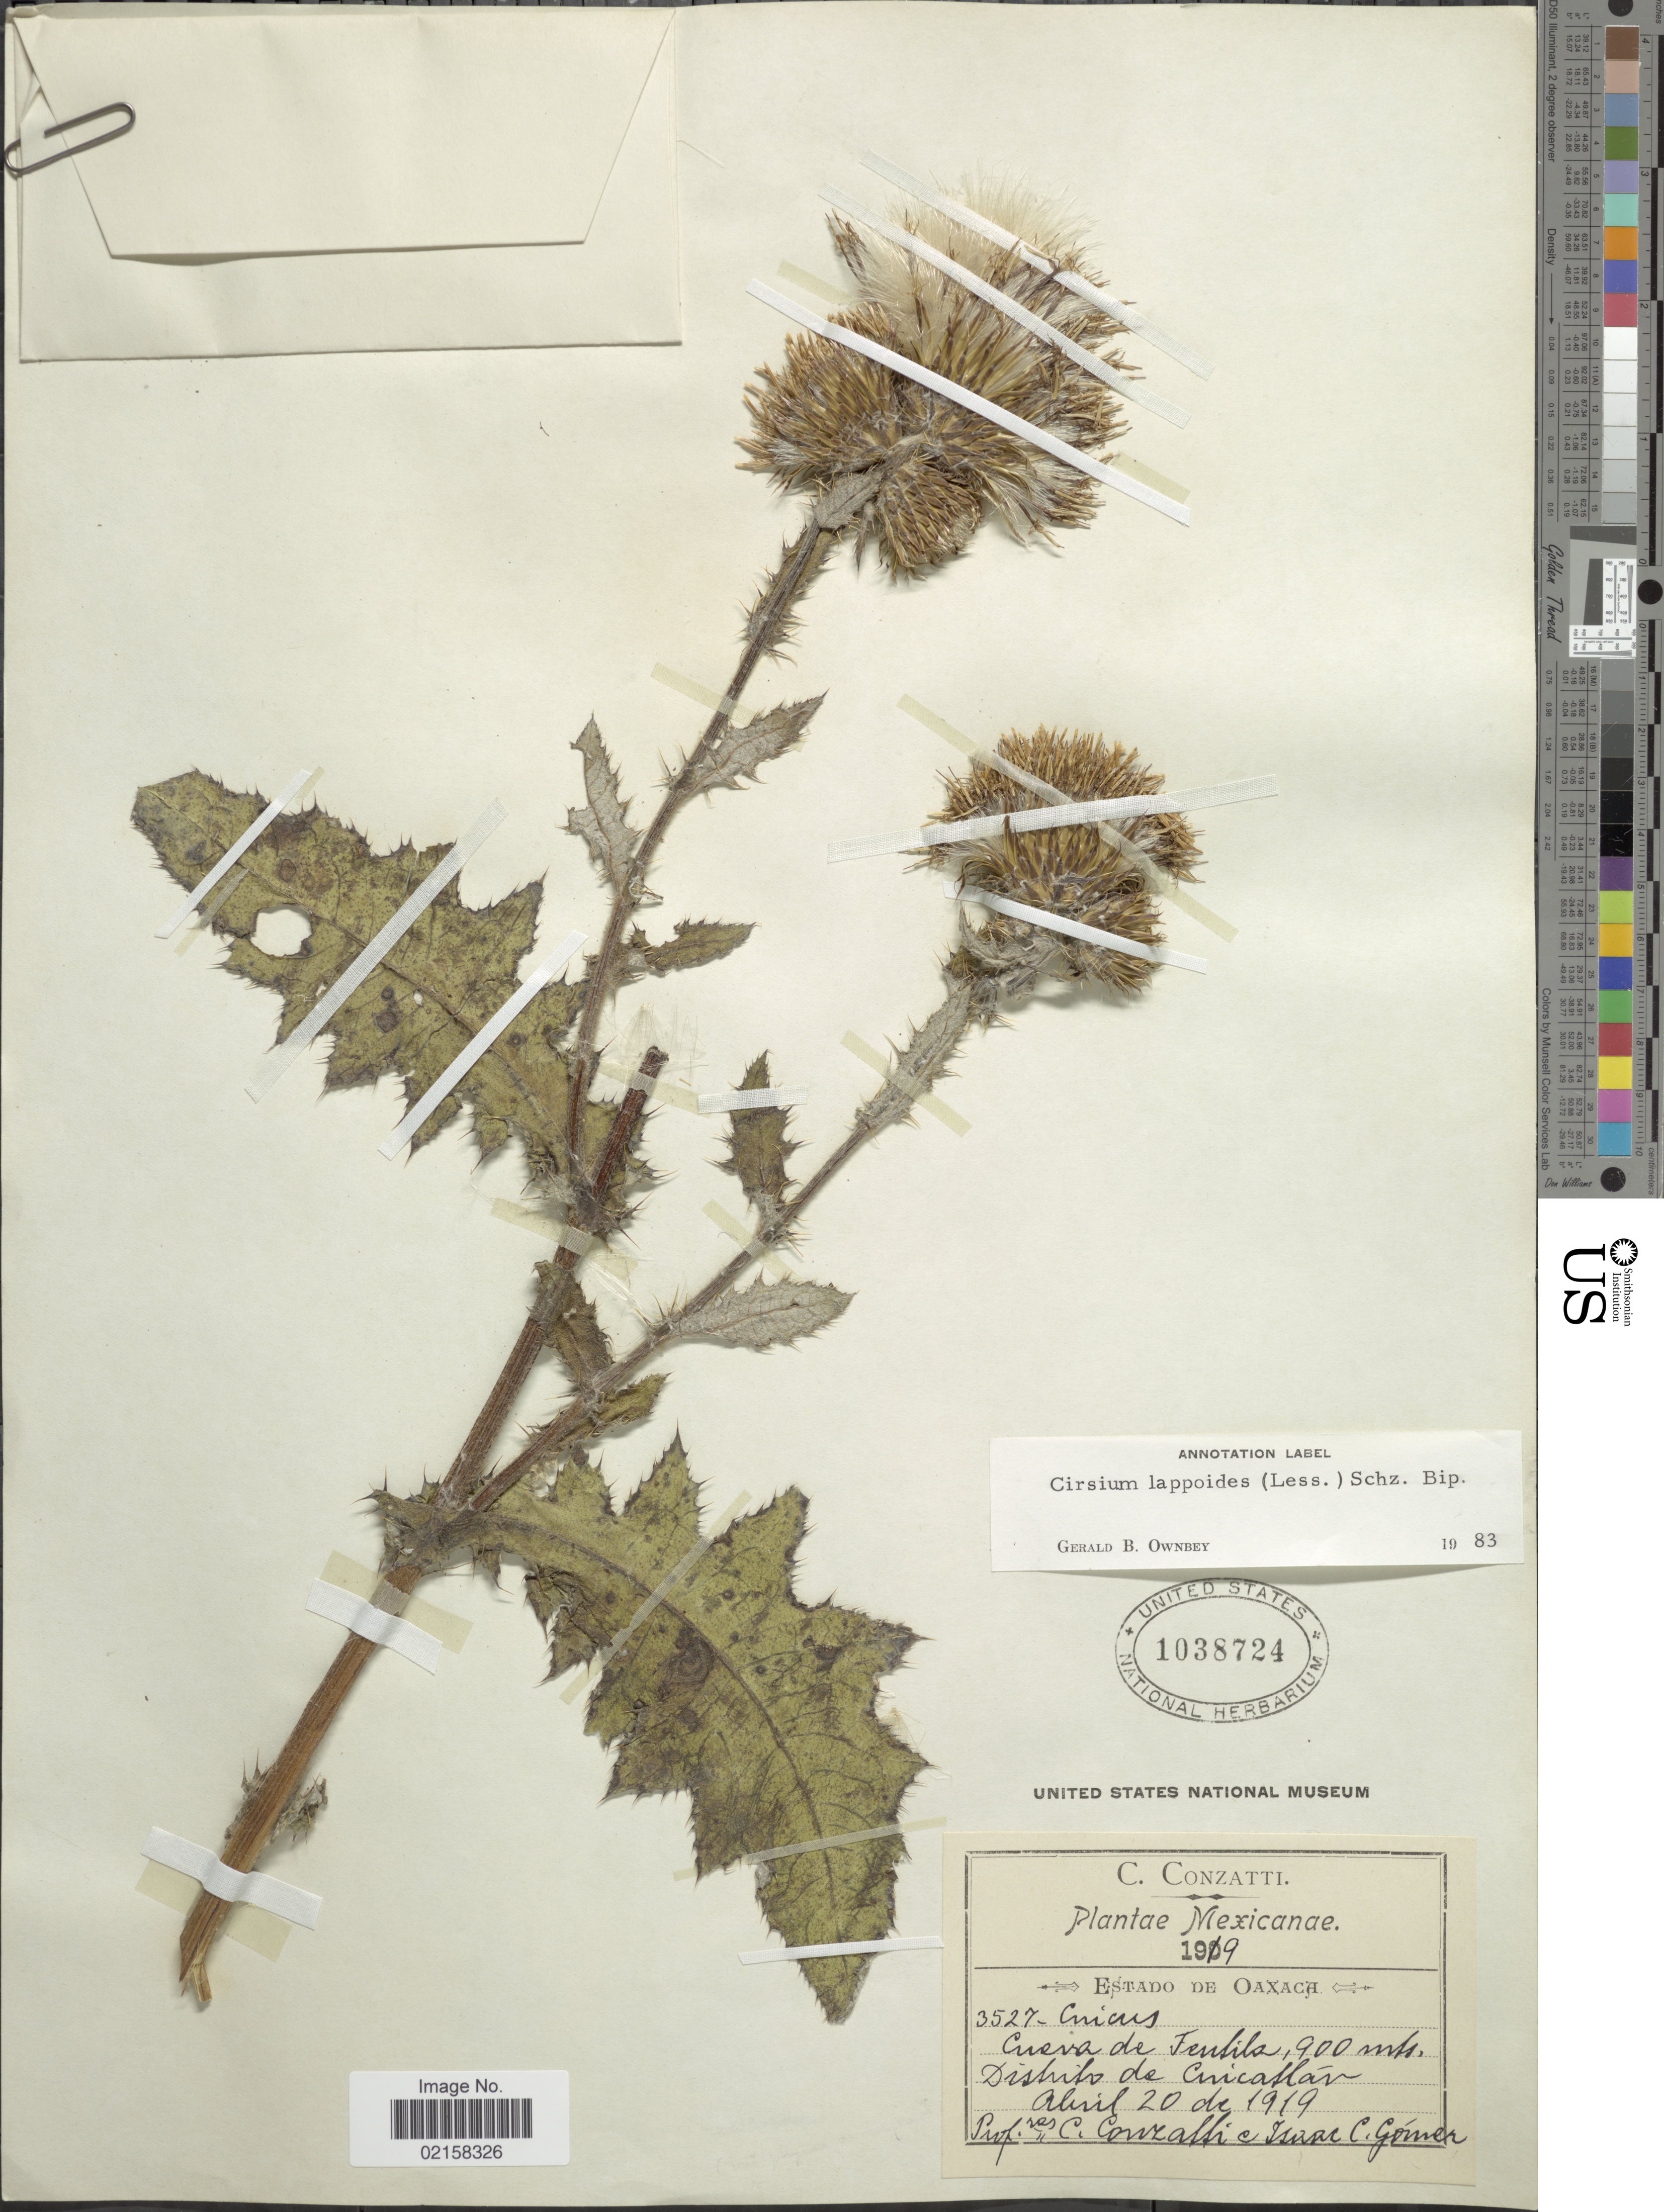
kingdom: Plantae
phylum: Tracheophyta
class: Magnoliopsida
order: Asterales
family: Asteraceae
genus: Cirsium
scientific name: Cirsium lappoides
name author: (Less.) Sch. Bip.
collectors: C. Conzatti & I. Gomer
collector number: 3527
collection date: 1919-04-20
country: Mexico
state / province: Oaxaca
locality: Cueva de Teutila, Distrito Cuicatlán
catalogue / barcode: US 1038724